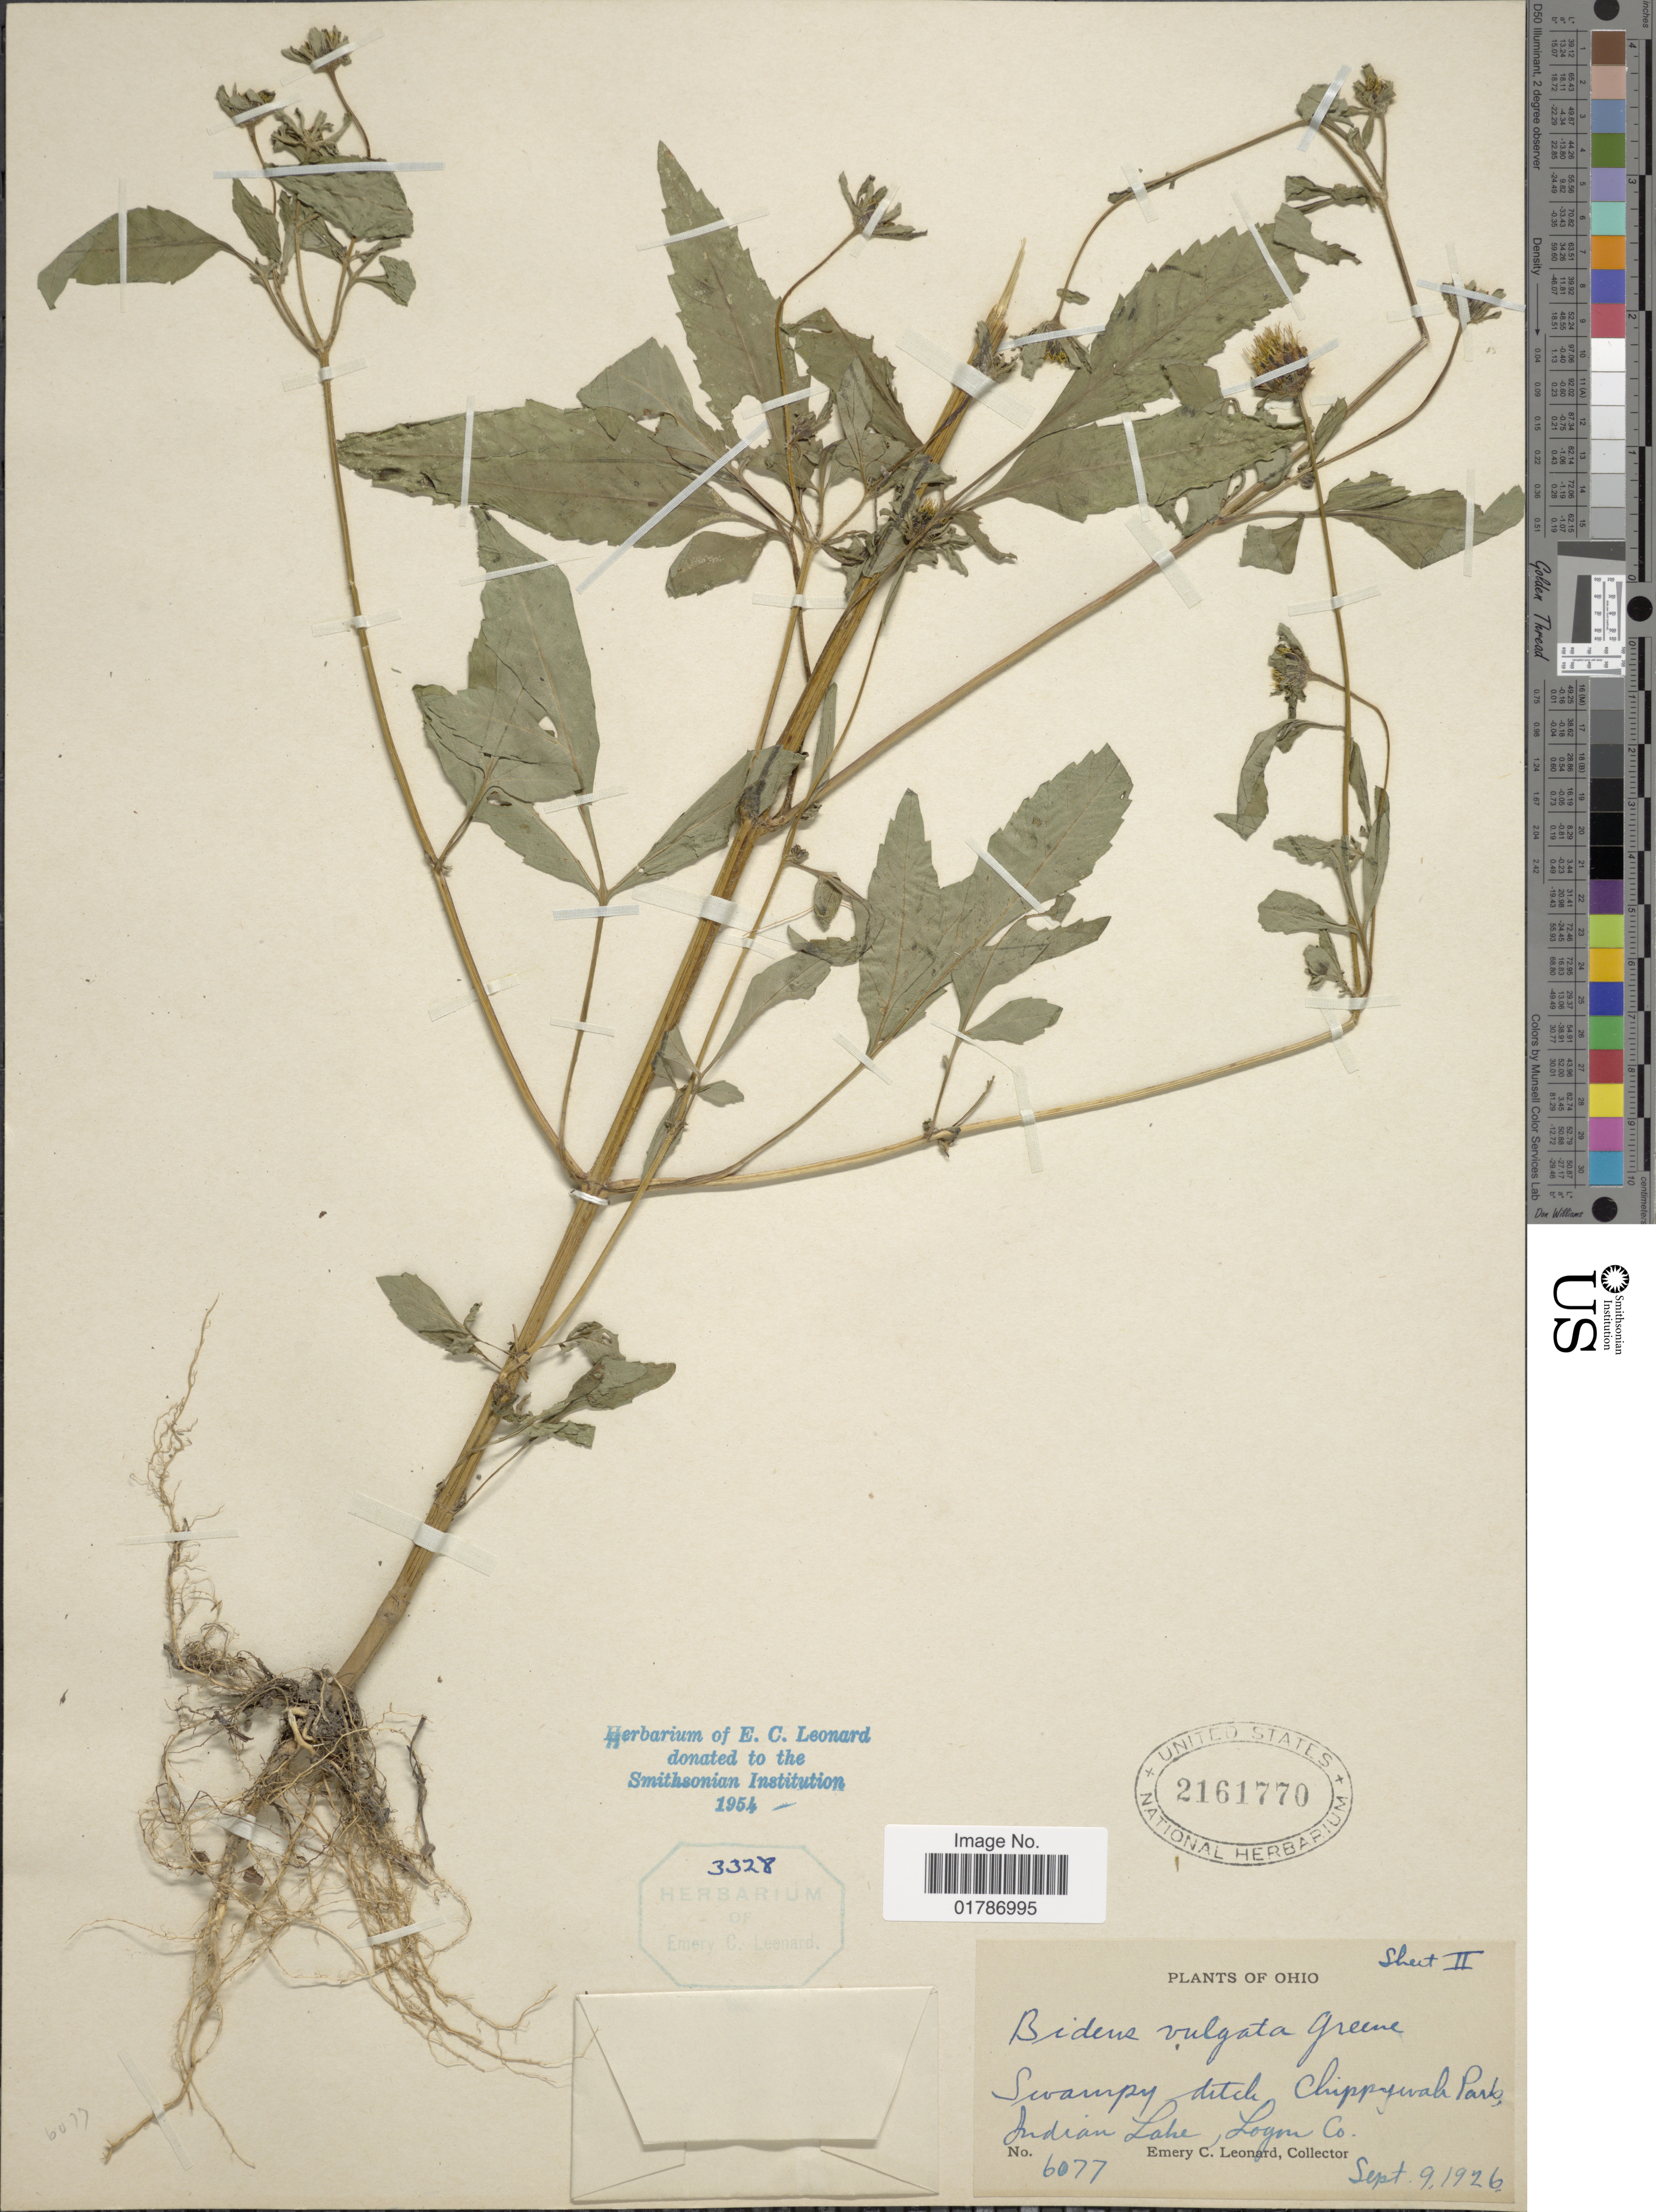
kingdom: Plantae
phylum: Tracheophyta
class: Magnoliopsida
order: Asterales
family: Asteraceae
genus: Bidens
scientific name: Bidens vulgata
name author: Greene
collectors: E. C. Leonard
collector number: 6077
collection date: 1926-09-09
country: United States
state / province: Ohio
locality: Swampy ditch, Chippywah Park, Indian Lake, Logon Co.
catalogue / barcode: US 2161770